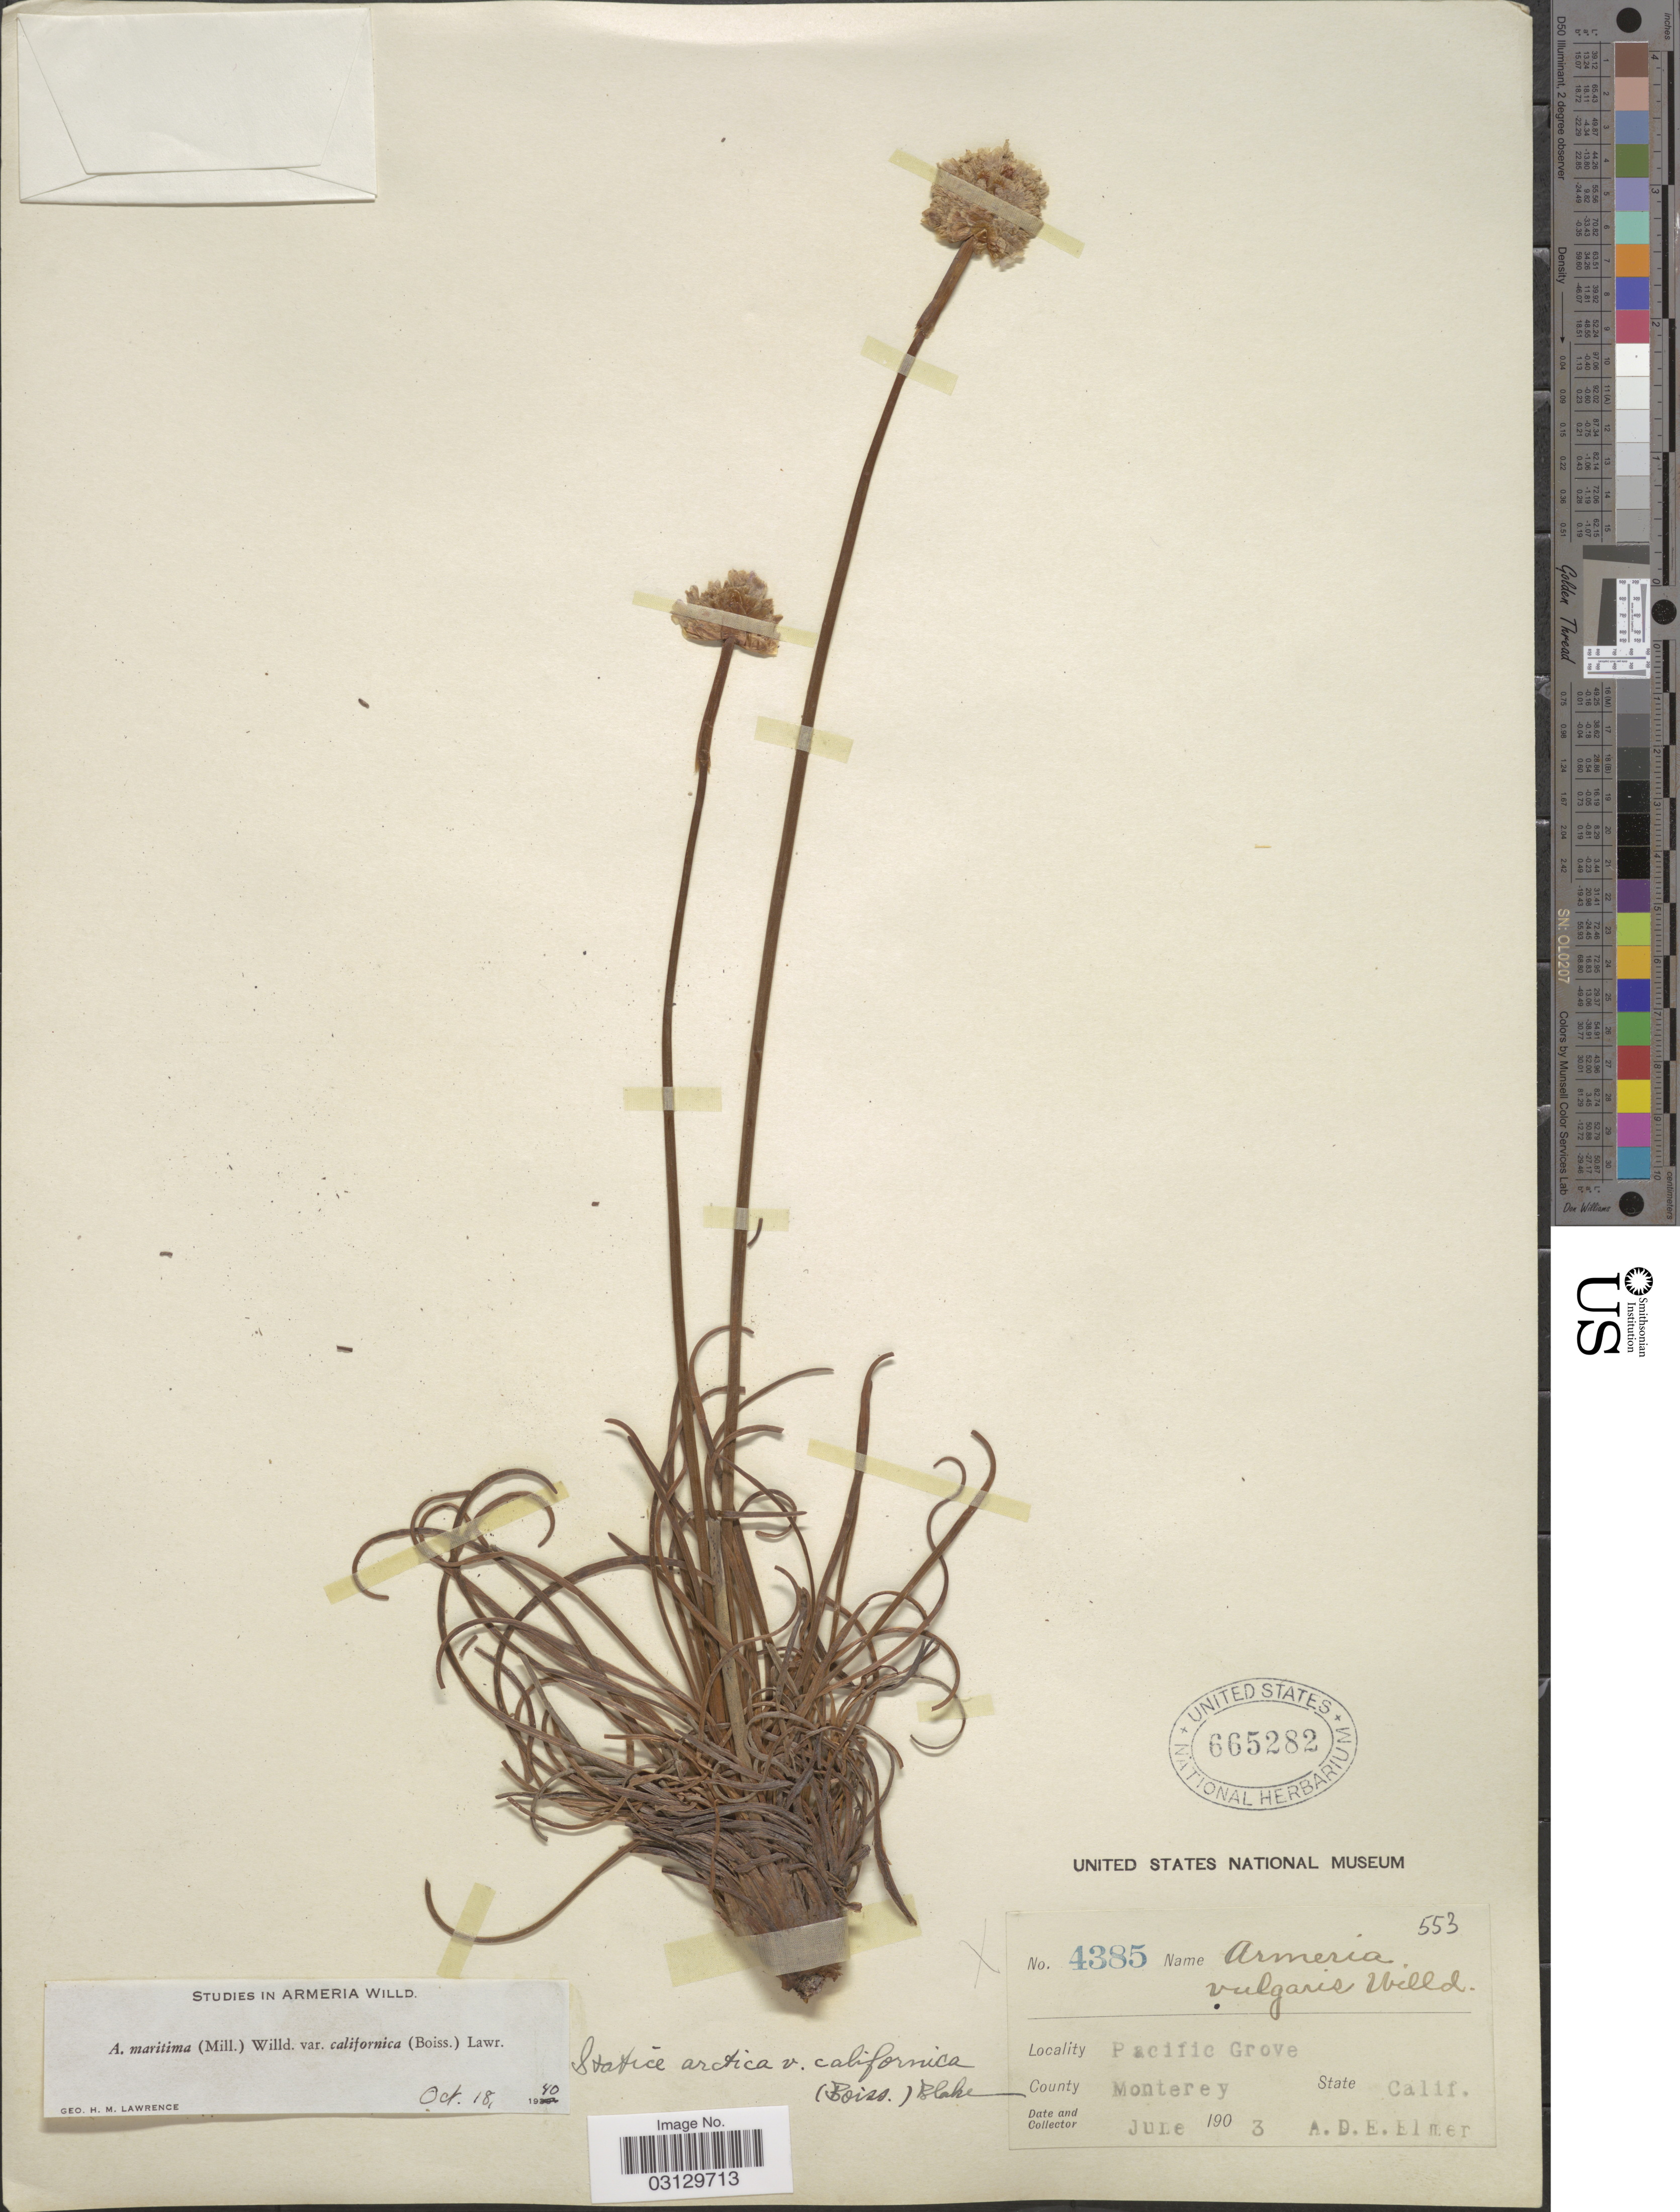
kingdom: Plantae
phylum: Tracheophyta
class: Magnoliopsida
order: Caryophyllales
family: Plumbaginaceae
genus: Armeria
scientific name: Armeria maritima subsp. californica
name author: (Boiss.) A.E. Porsild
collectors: A. D. E. Elmer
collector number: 4385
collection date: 1903-06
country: United States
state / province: California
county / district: Monterey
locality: Pacific Grove. County Monterey. State Calif.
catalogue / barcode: US 665282